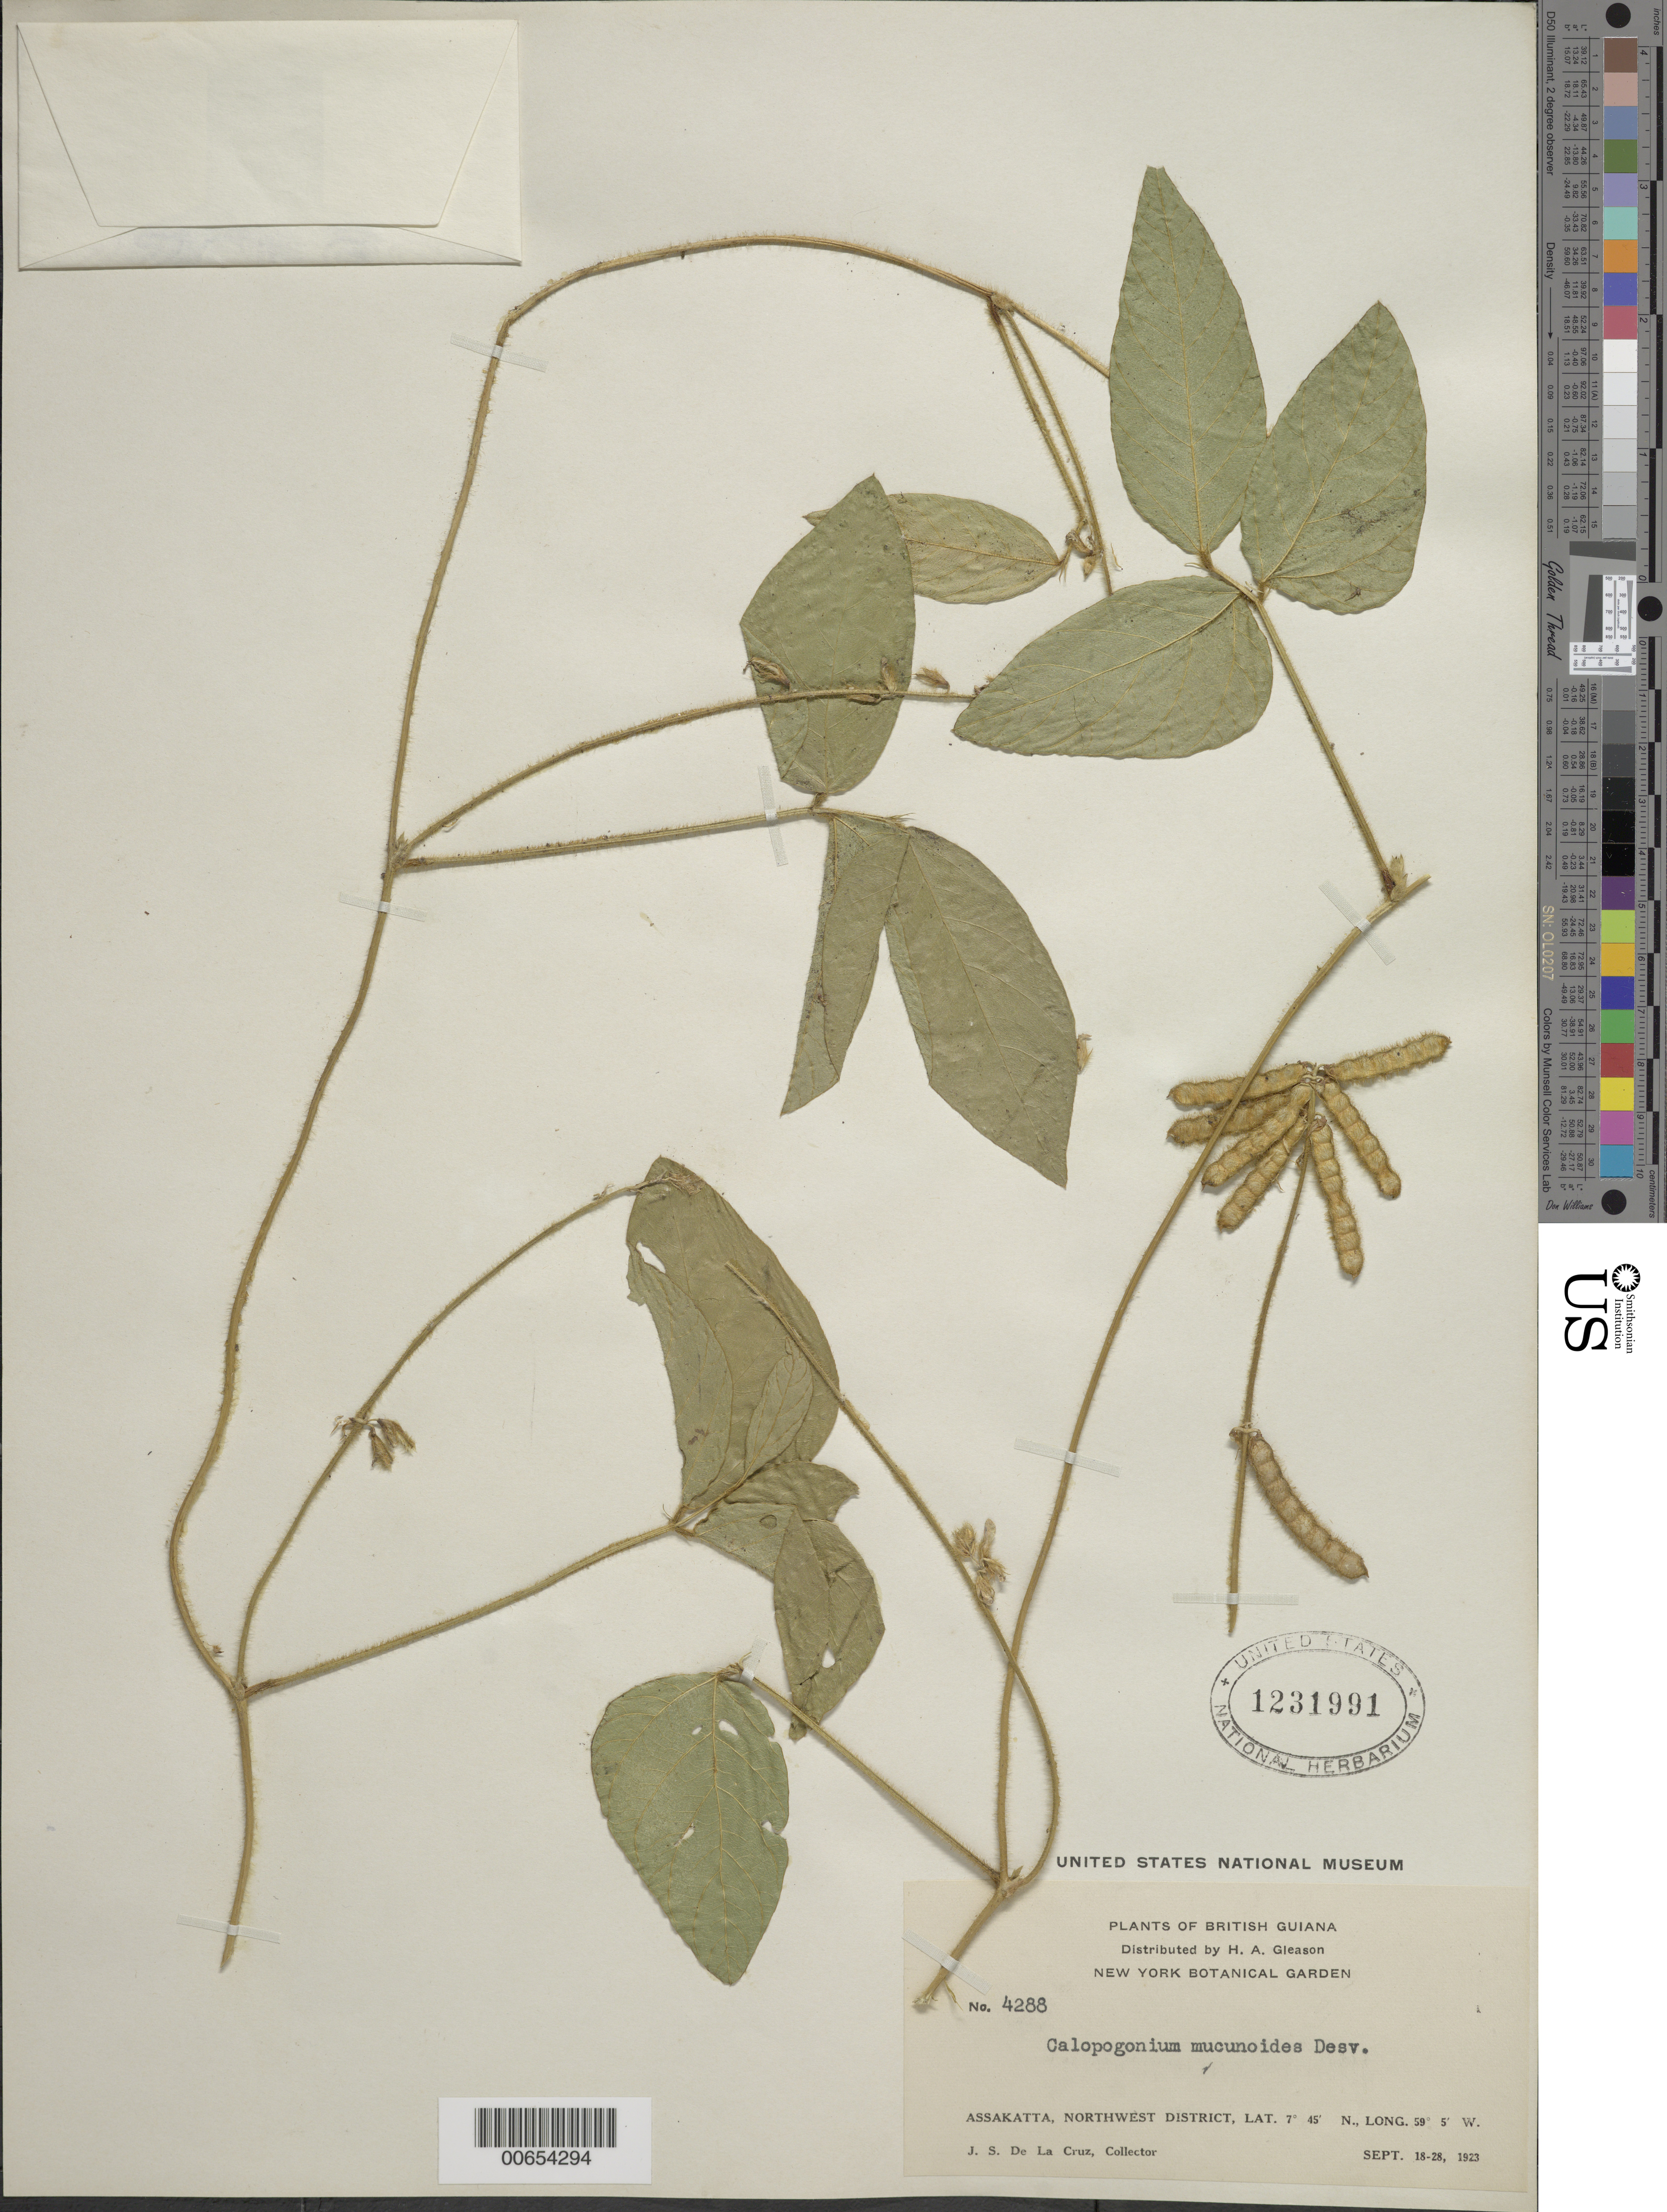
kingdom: Plantae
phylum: Tracheophyta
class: Magnoliopsida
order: Fabales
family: Fabaceae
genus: Calopogonium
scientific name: Calopogonium mucunoides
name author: Desv.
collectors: J. S. de la Cruz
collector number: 4288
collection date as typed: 18-Sep-23 to 28-Sep-23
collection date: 1923-09-18/1923-09-28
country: Guyana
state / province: Barima-Waini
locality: Assakatta, NW District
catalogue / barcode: US 1231991